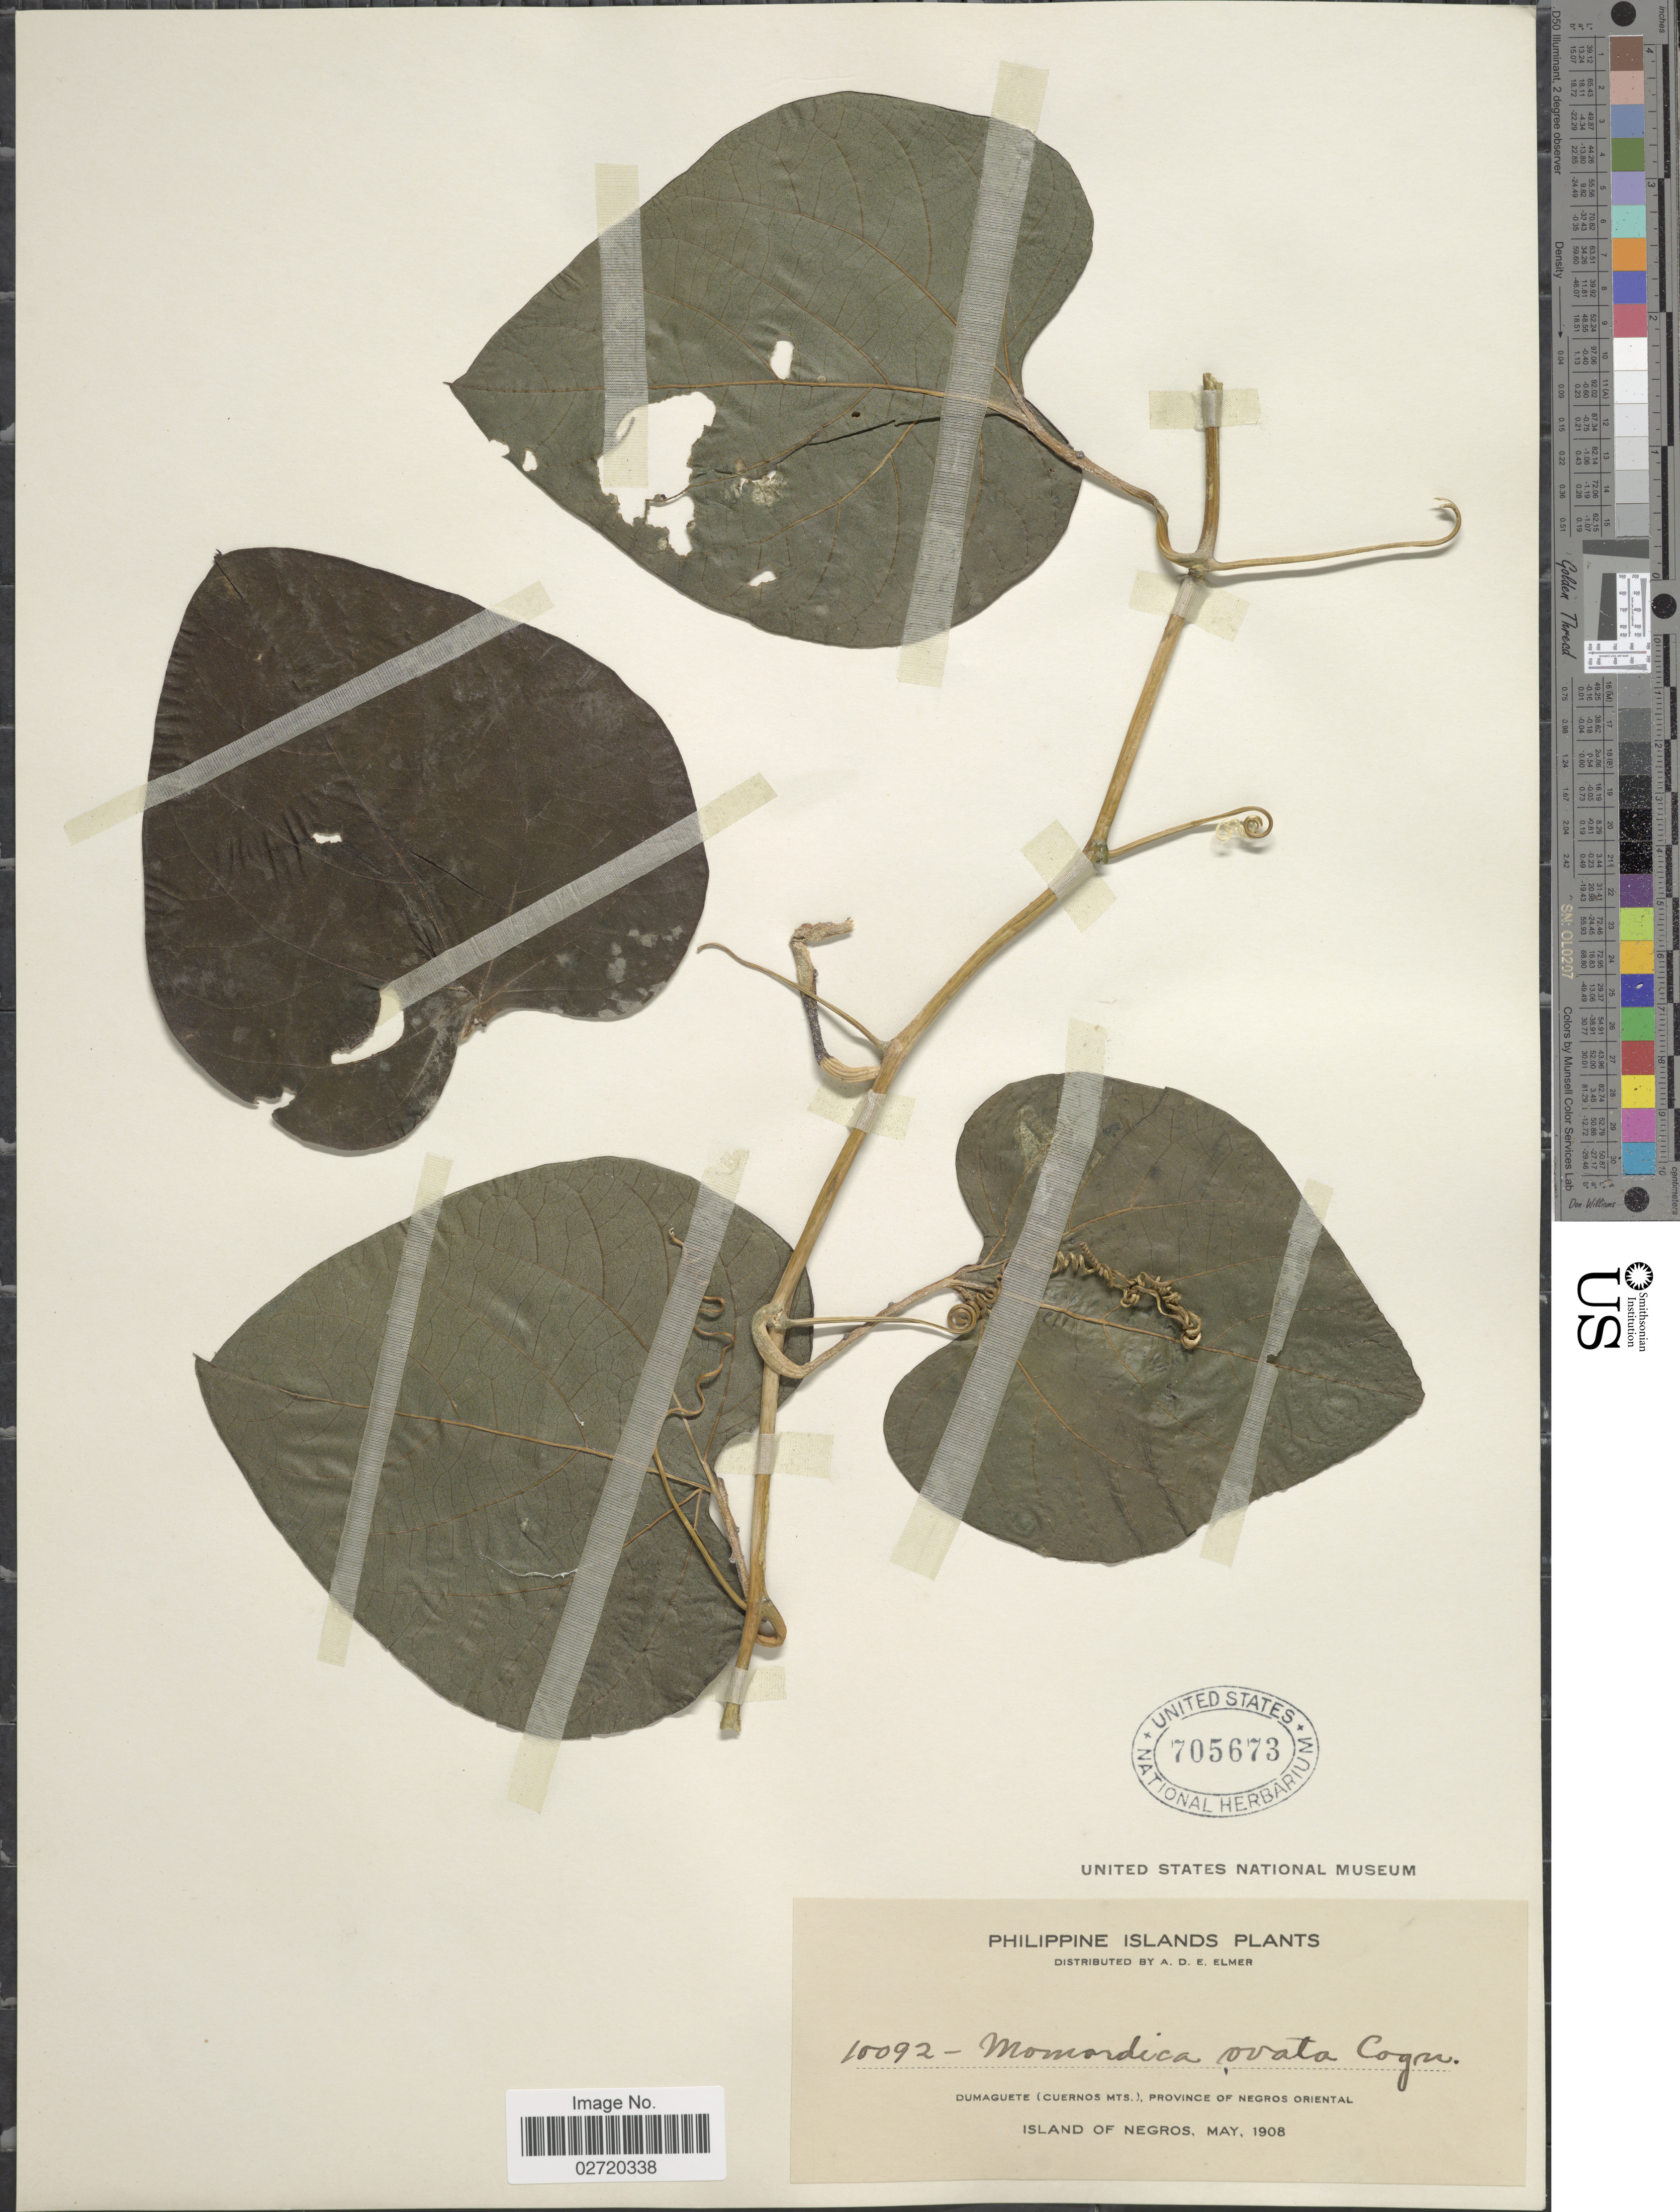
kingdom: Plantae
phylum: Tracheophyta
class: Magnoliopsida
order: Cucurbitales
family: Cucurbitaceae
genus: Momordica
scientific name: Momordica ovata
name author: Cogn.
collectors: A. D. E. Elmer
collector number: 10092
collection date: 1908-05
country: Philippines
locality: Dumaguete (Cuernos Mts.,) Province of Negros Oriental, Island of Negros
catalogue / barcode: US 705673